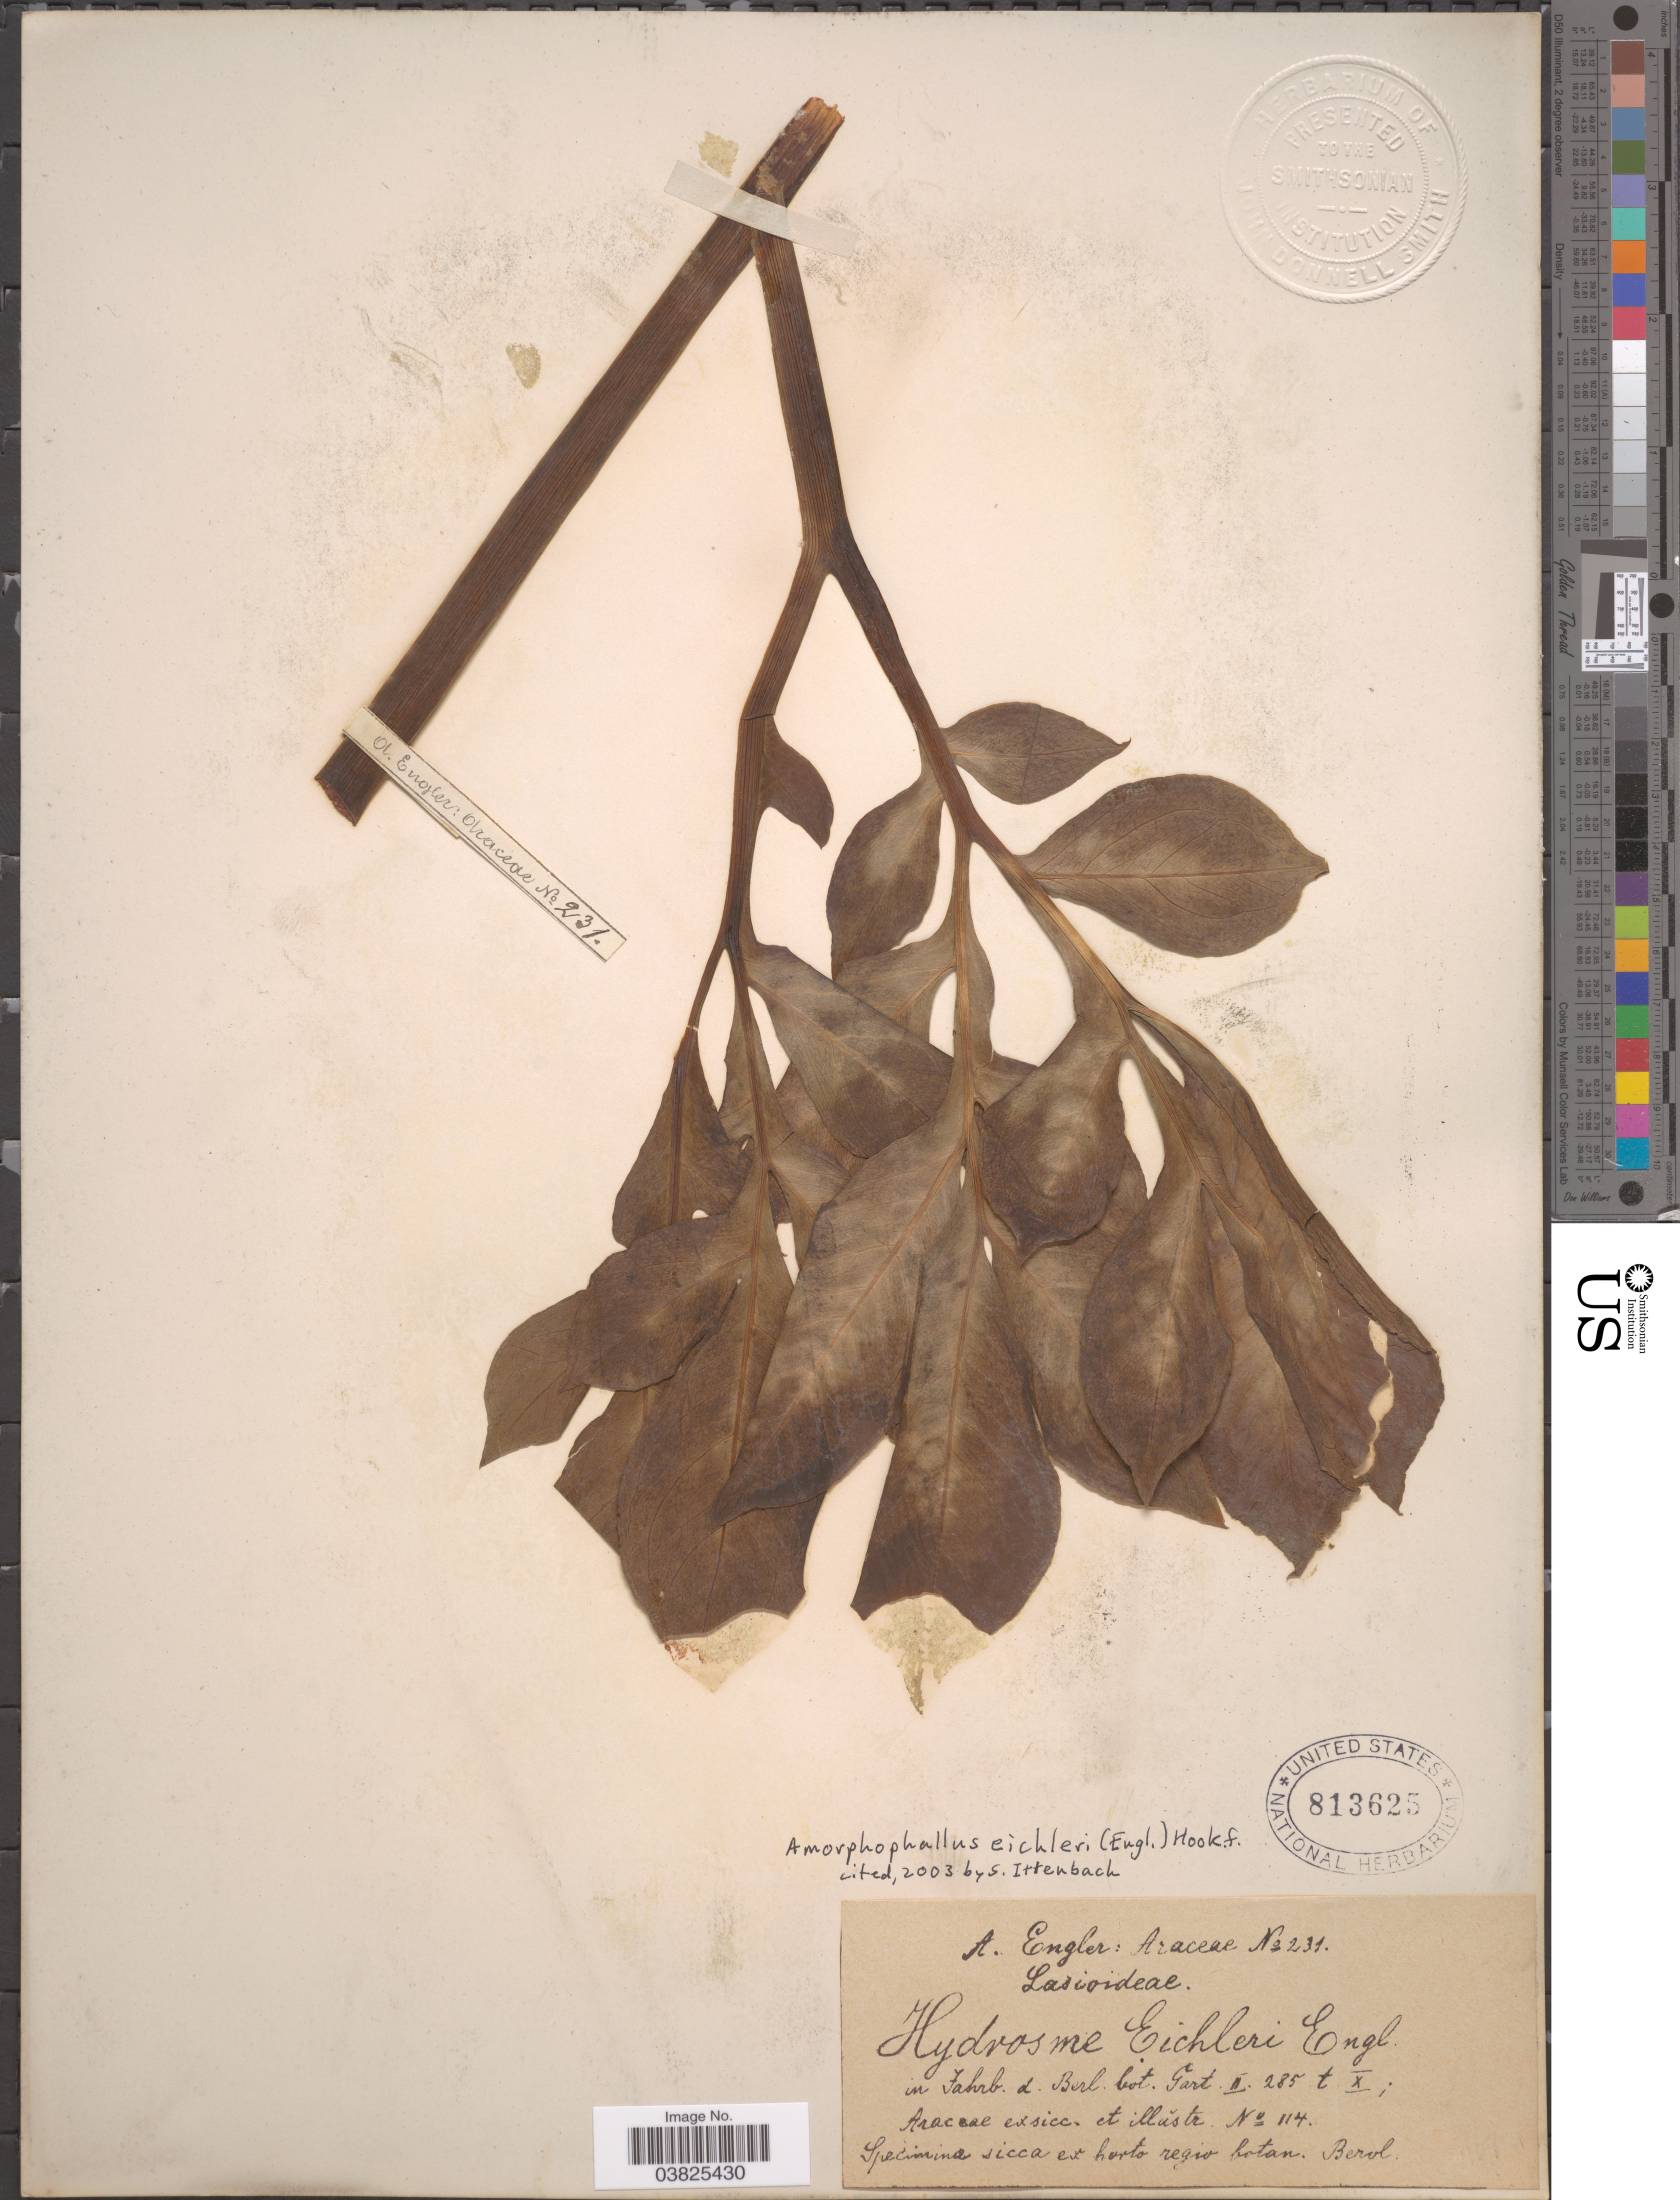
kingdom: Plantae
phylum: Tracheophyta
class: Liliopsida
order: Alismatales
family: Araceae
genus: Amorphophallus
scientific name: Amorphophallus eichleri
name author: (Engl.) Hook. f.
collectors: A. Engler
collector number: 231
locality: Ex horto regio botan. Berol.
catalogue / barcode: US 813625